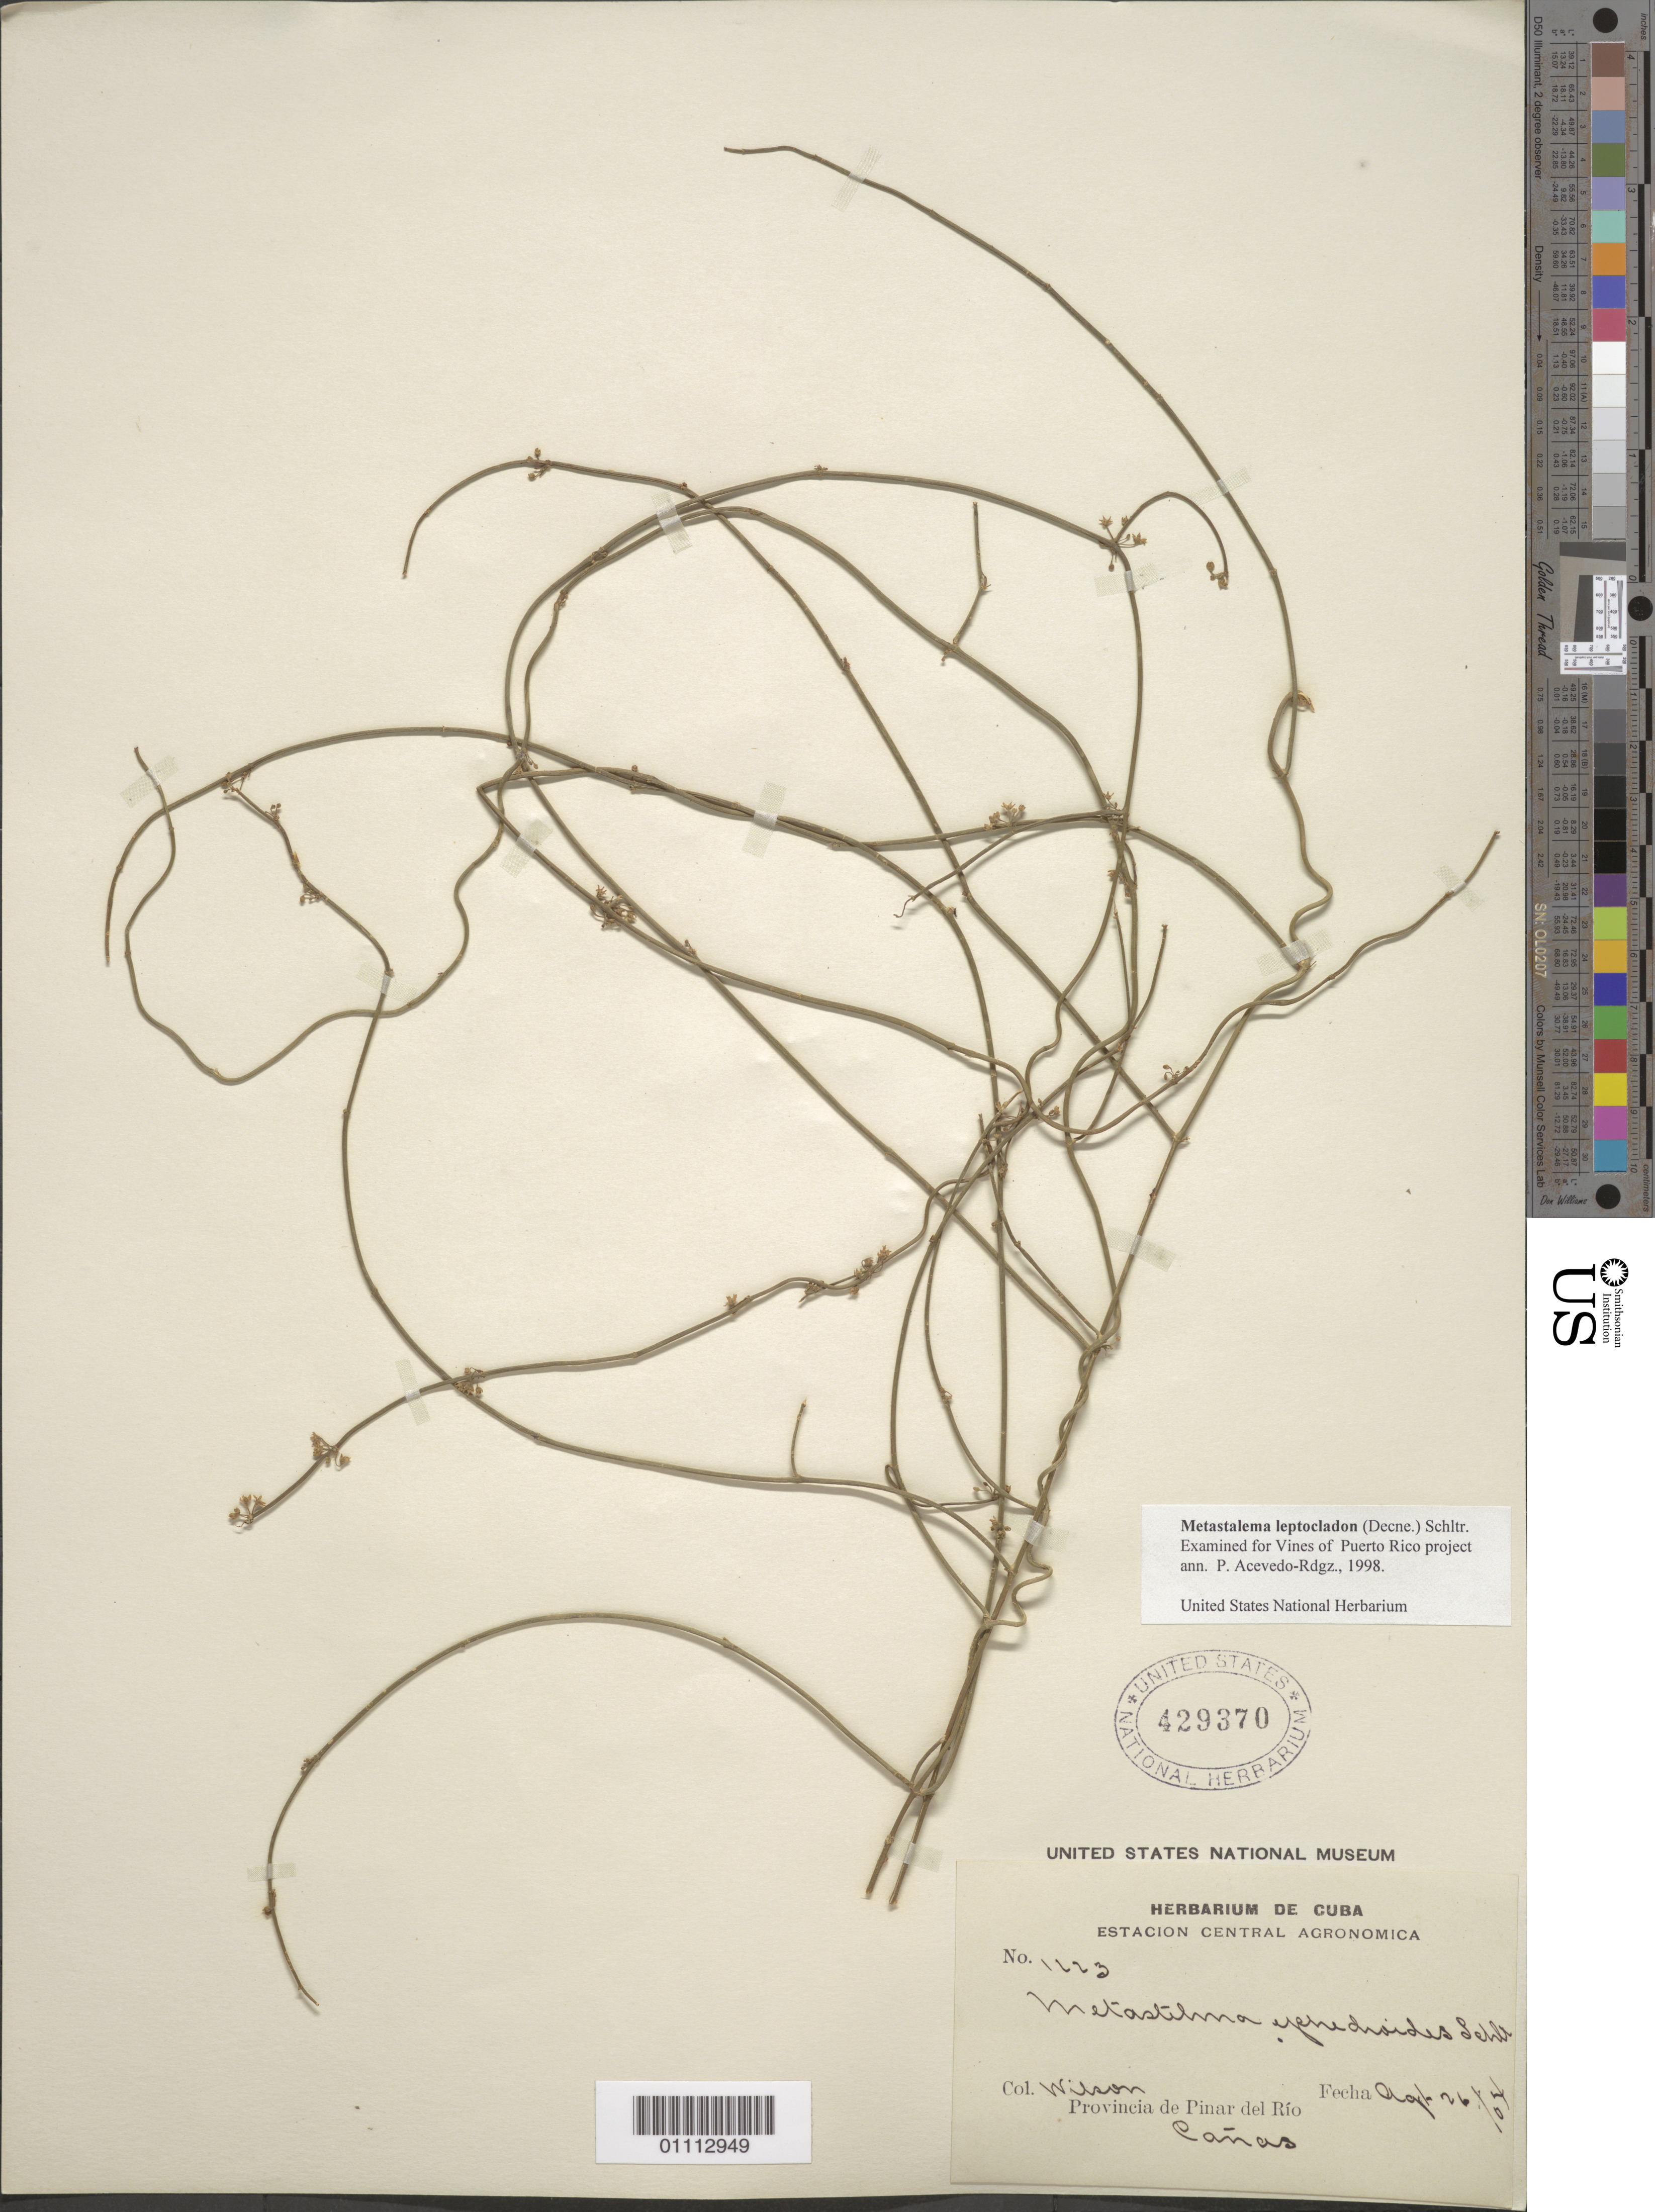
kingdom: Plantae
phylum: Tracheophyta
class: Magnoliopsida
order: Gentianales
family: Apocynaceae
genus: Metastelma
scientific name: Metastelma leptocladum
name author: (Decne.) Schltr.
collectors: -- Wilson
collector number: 1123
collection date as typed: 26 Apr 1904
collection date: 1904-04-26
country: Cuba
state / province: Pinar del Rio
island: Cuba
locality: Canas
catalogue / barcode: US 429370